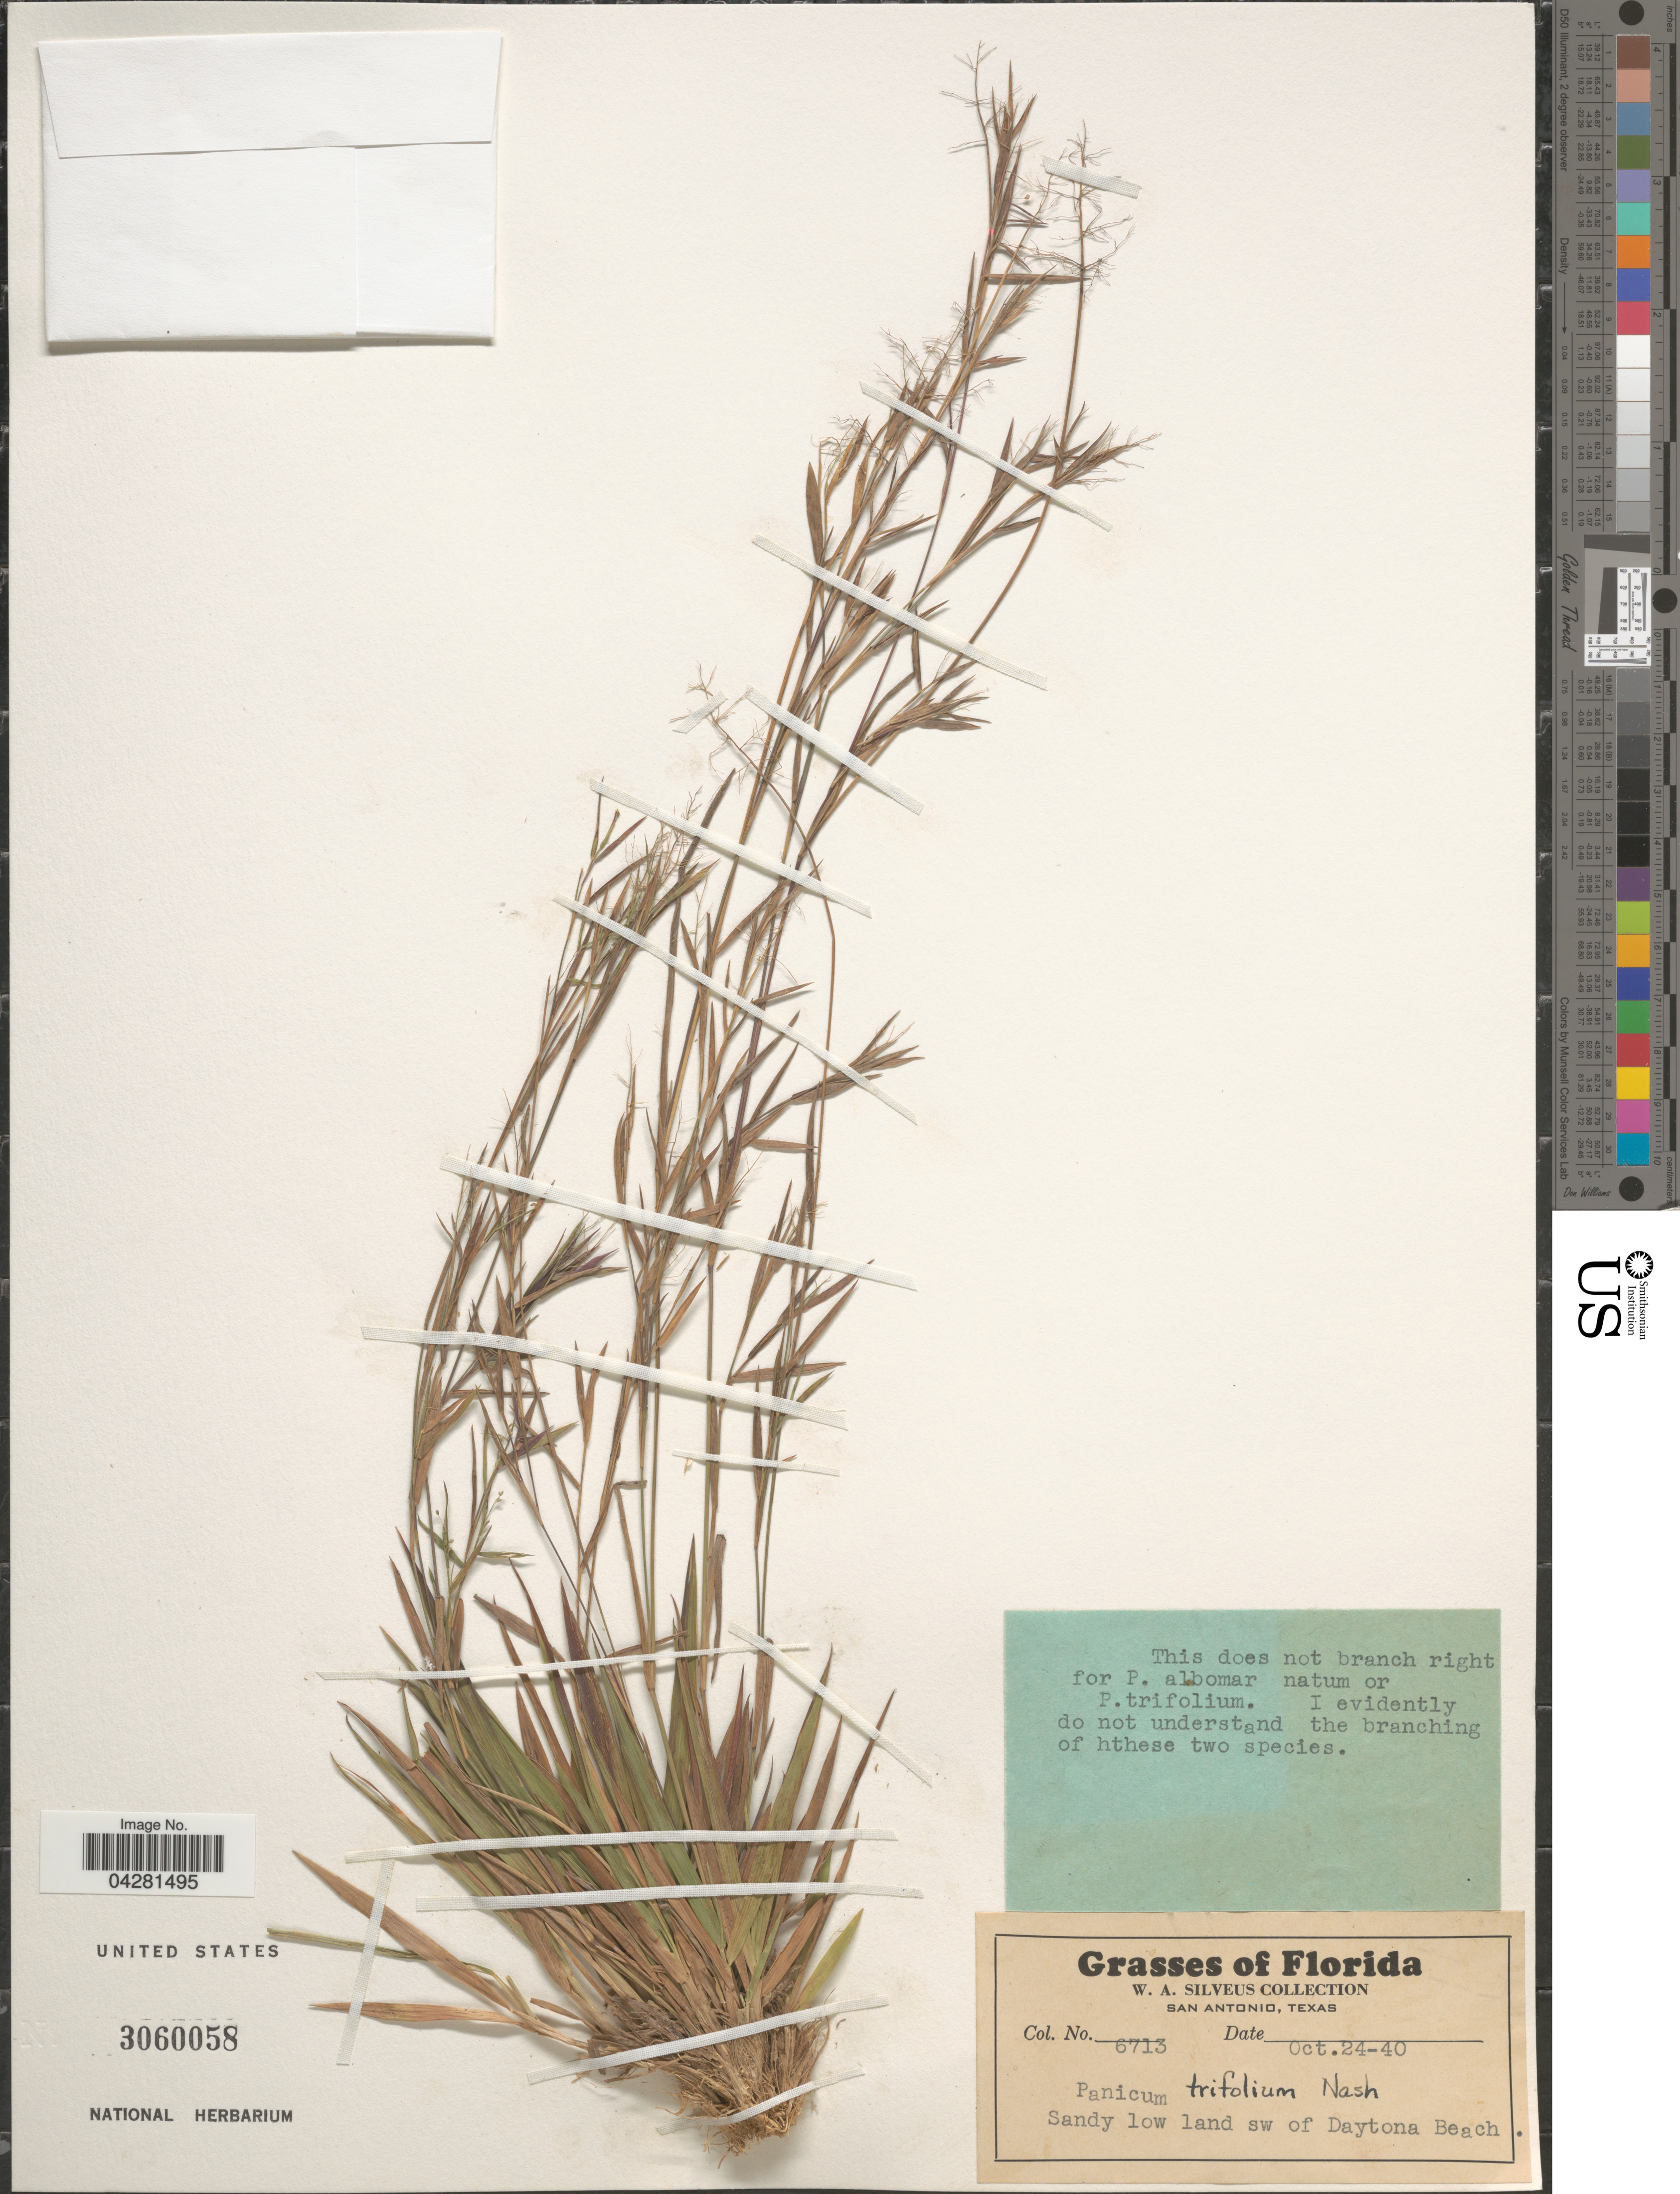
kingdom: Plantae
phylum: Tracheophyta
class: Liliopsida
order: Poales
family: Poaceae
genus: Dichanthelium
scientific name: Dichanthelium dichotomum var. unciphyllum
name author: (Trin.) Davidse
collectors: W. Silveus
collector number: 6713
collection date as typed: Transcribed d/m/y: 24/10/40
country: United States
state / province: Florida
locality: Sandy low land sw of Daytona Beach.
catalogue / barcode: US 3060058